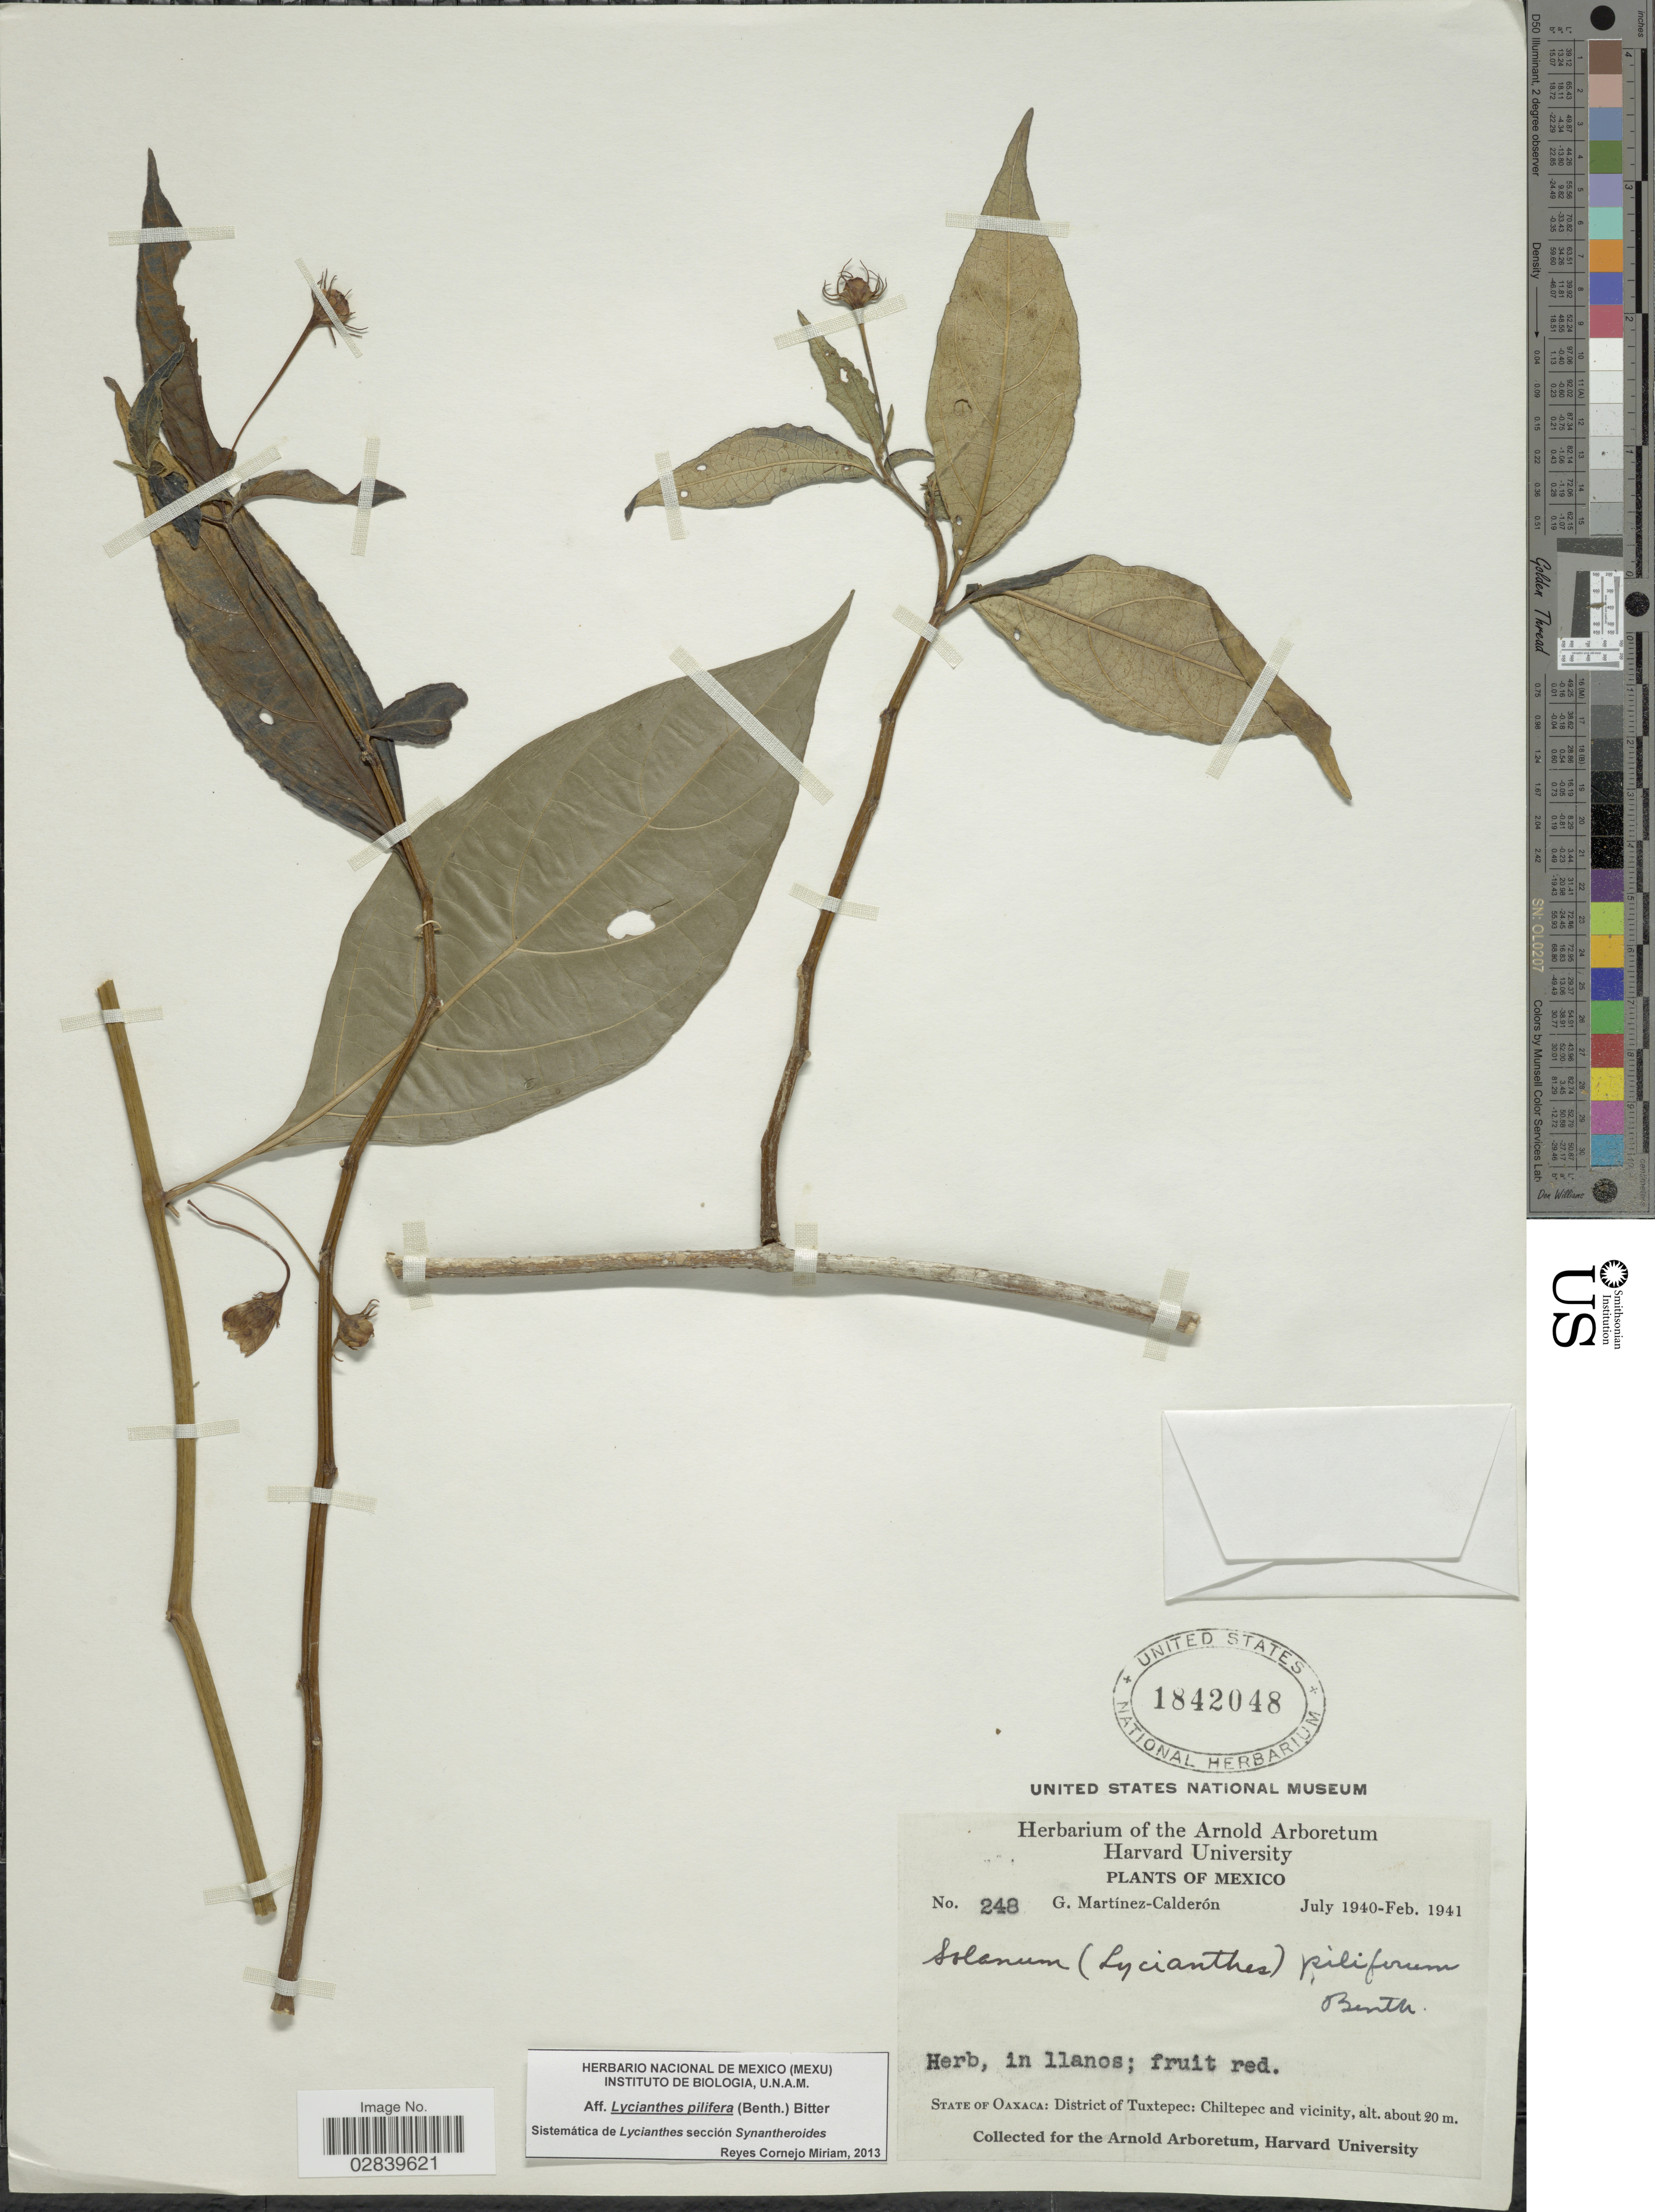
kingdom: Plantae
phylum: Tracheophyta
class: Magnoliopsida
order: Solanales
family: Solanaceae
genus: Lycianthes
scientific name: Lycianthes pilifera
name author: (Benth.) Bitter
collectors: G. Martínez Calderón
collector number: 248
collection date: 1940-07/1941-02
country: Mexico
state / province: Oaxaca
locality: District of Tuxtepec: Chiltepec and vicinity.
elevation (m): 20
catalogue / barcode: US 1842048